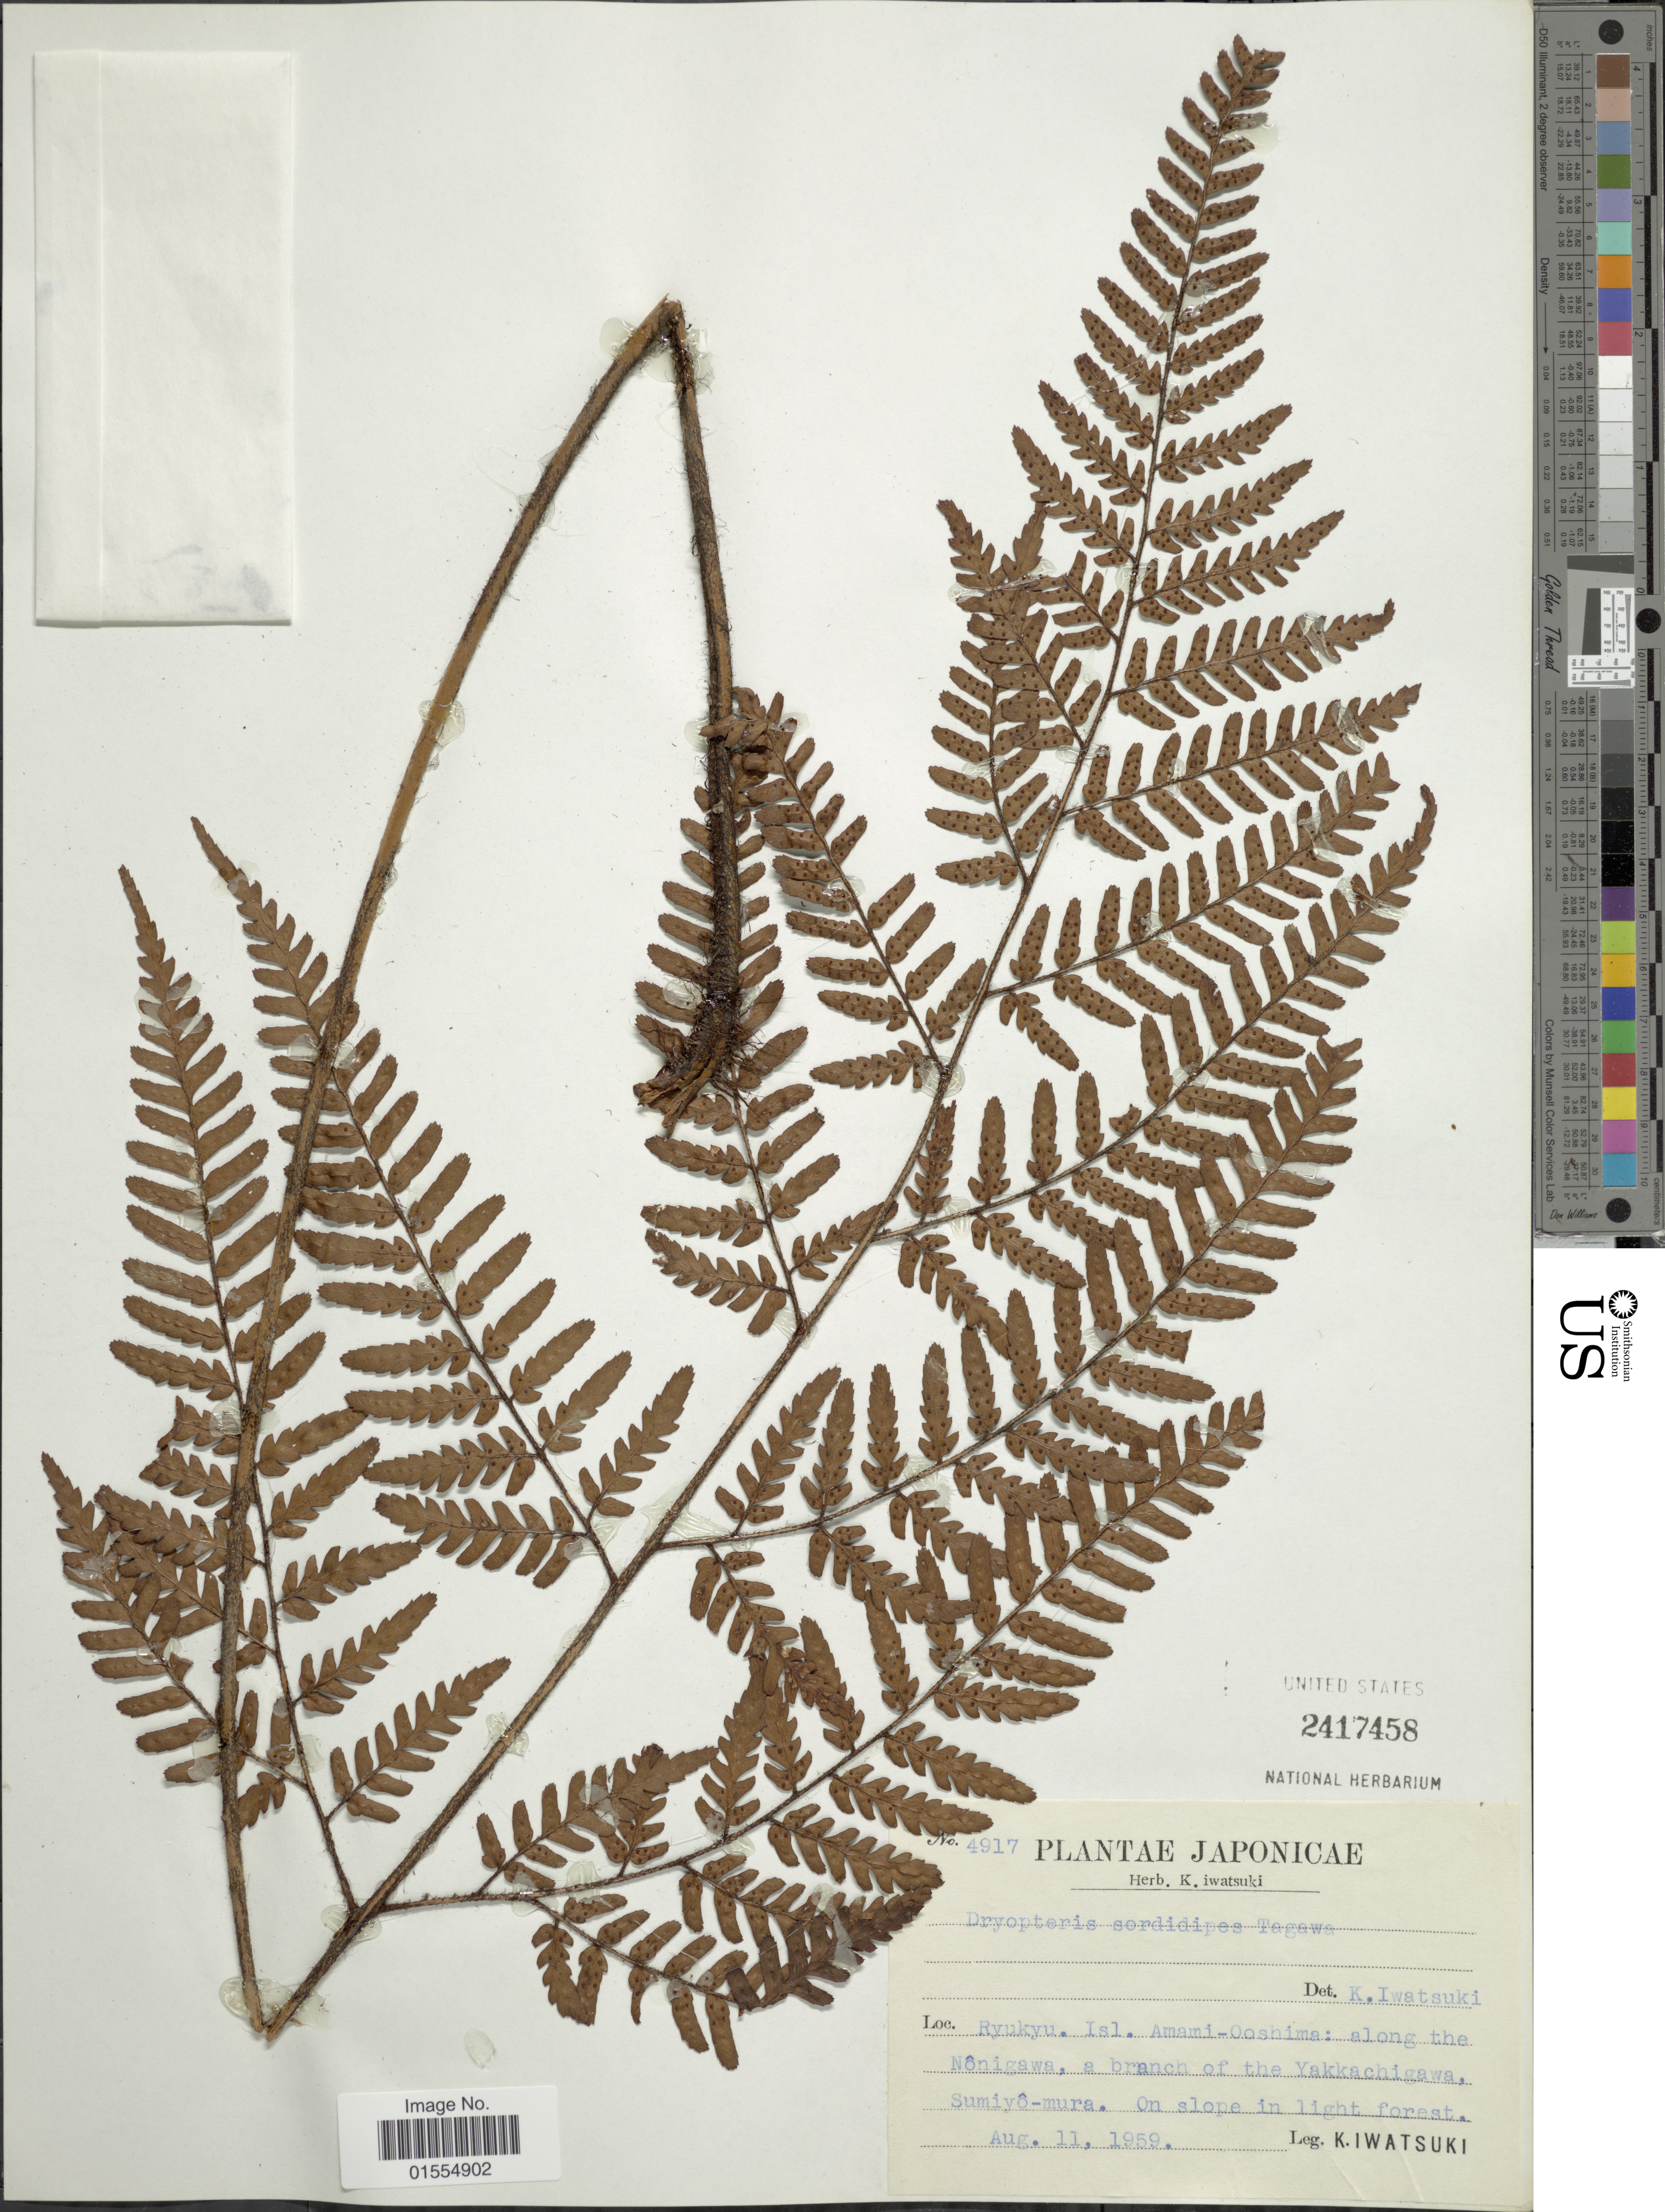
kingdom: Plantae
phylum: Tracheophyta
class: Polypodiopsida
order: Polypodiales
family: Dryopteridaceae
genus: Dryopteris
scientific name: Dryopteris sordidipes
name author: Tagawa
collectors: K. Iwatsuki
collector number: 4917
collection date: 1959-08-11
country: Japan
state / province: Okinawa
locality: Ryukyu, Isl. Amami-Ooshima: along the Nônigawa, a branch of the Yakkachigawa, Sumiyô-mura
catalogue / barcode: US 2417458